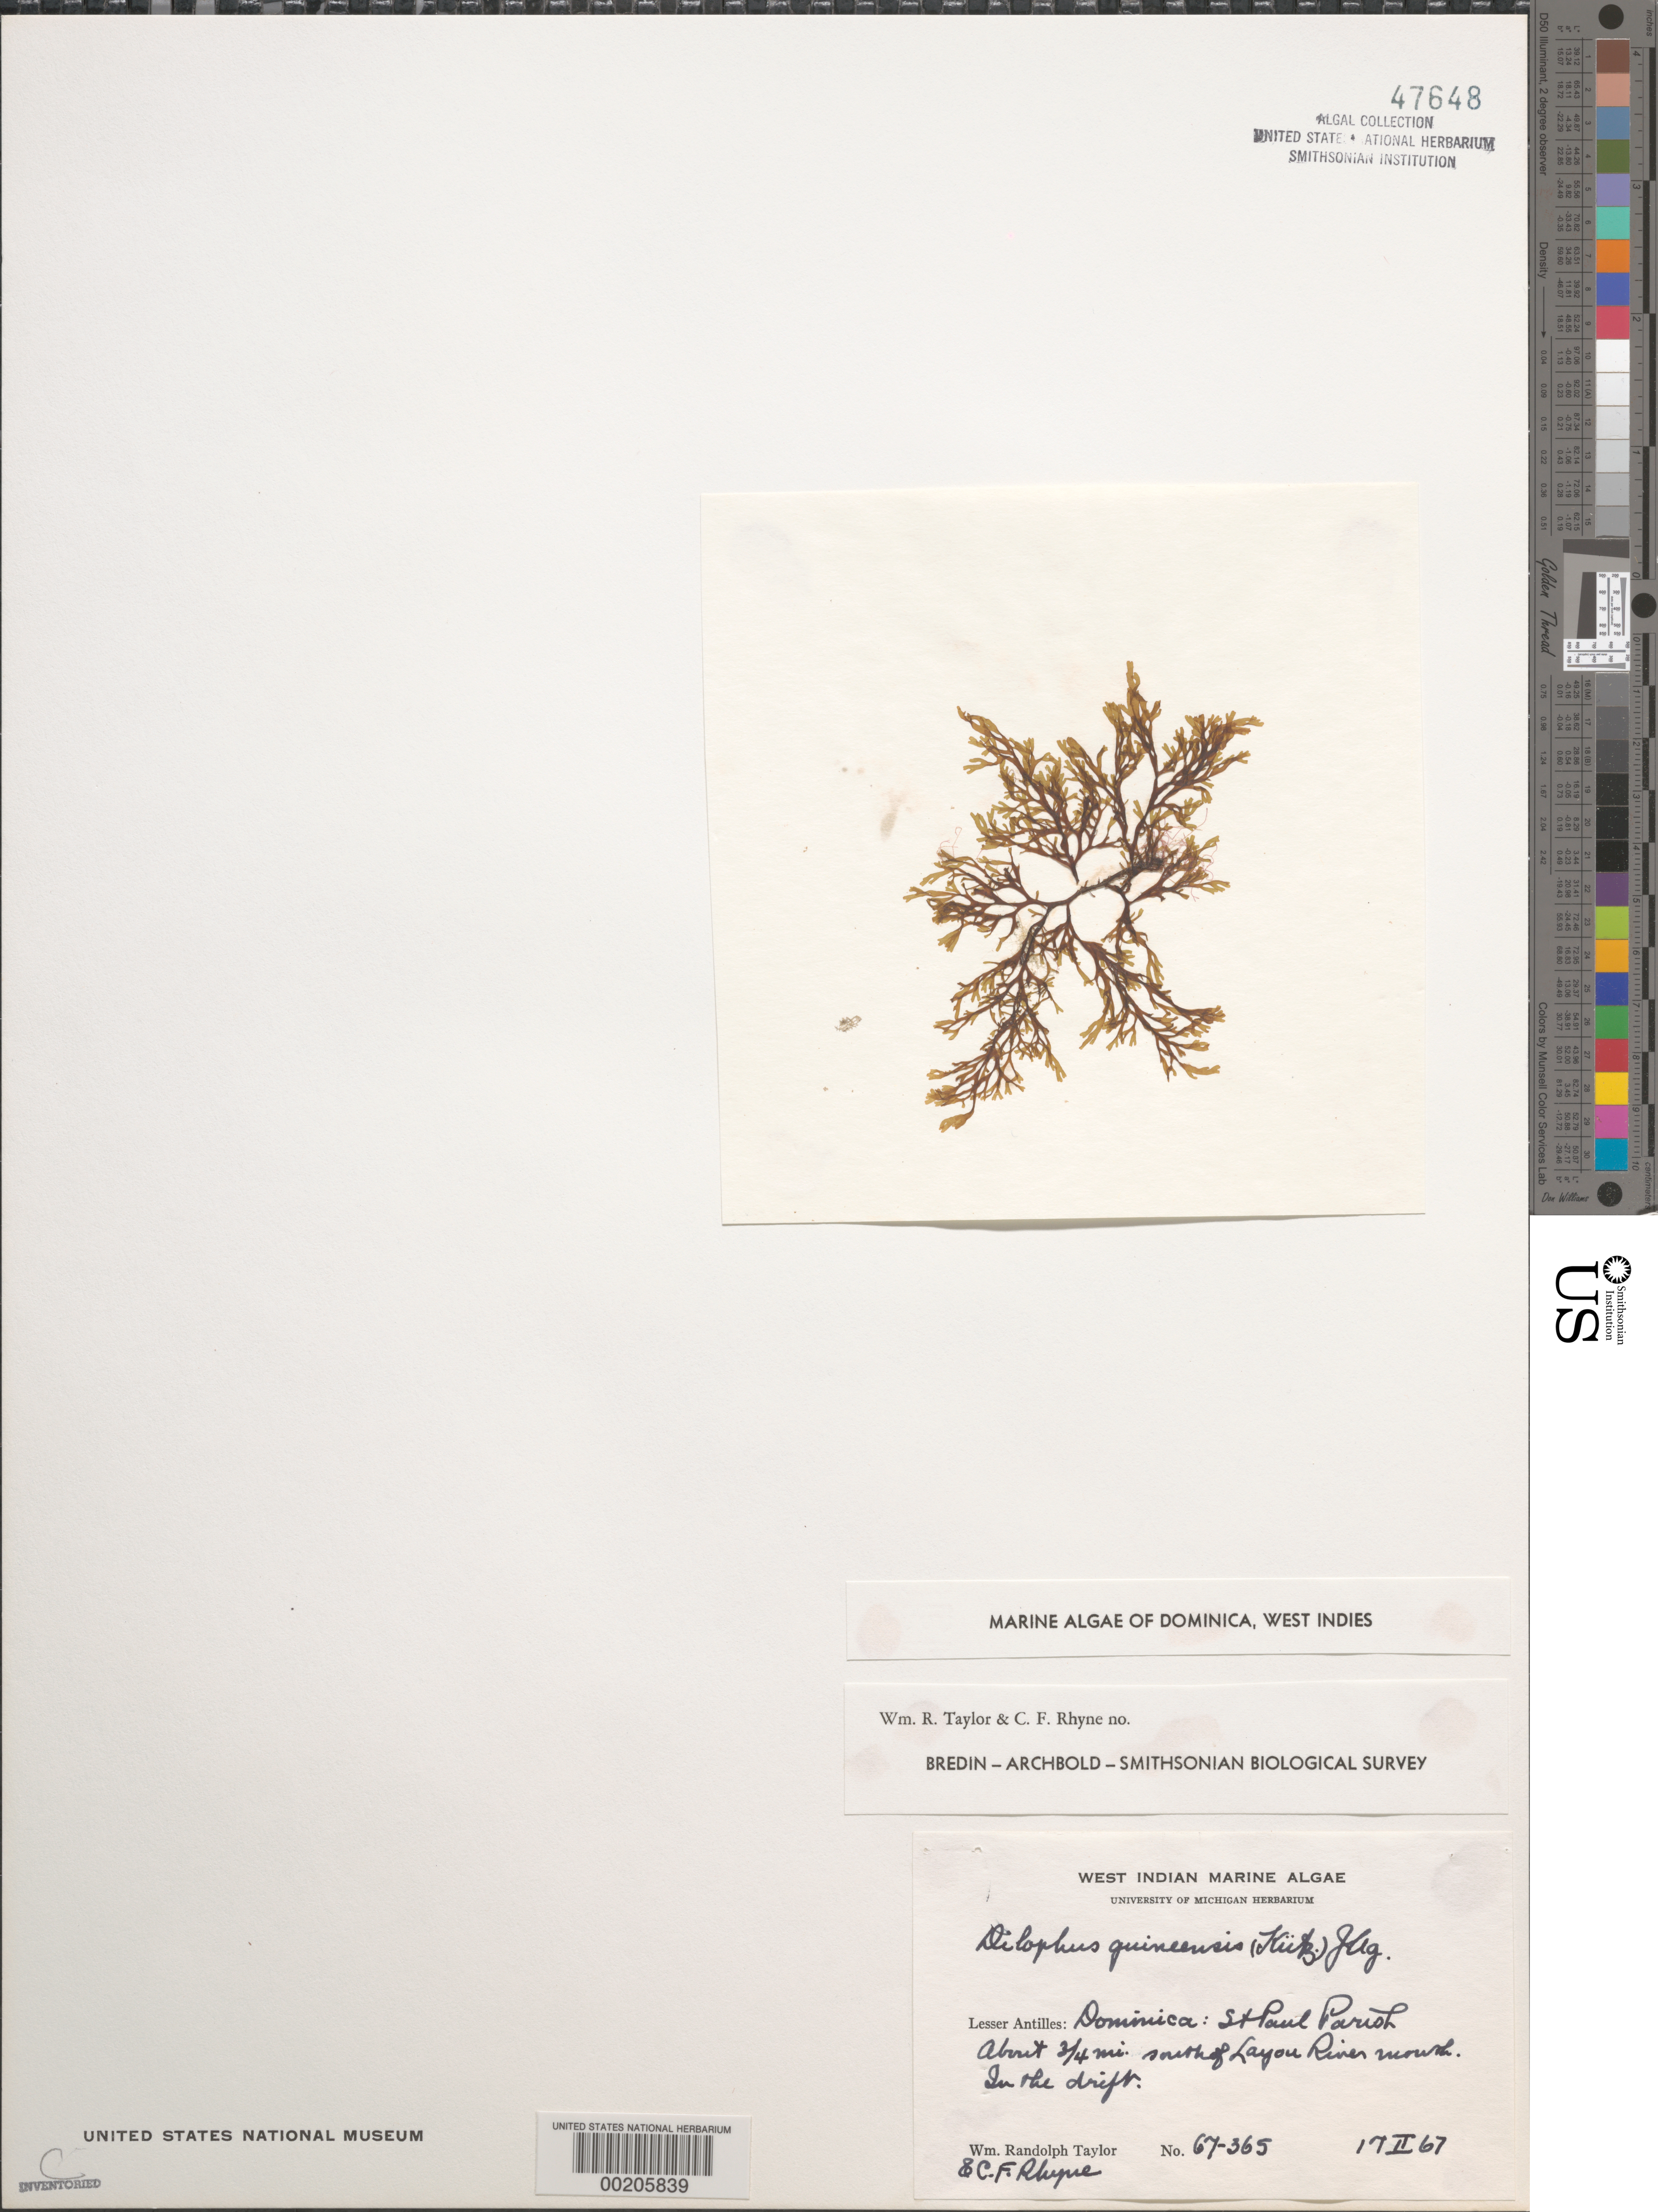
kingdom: Chromista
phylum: Ochrophyta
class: Phaeophyceae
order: Dictyotales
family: Dictyotaceae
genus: Dictyota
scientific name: Dictyota guineensis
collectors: W. R. Taylor & C. Rhyne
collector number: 67-365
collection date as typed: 17 Feb 1967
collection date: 1967-02-17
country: Dominica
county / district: St. Paul's Parish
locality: Ca. 0.75 mile south of Layou River mouth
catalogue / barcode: US 47648